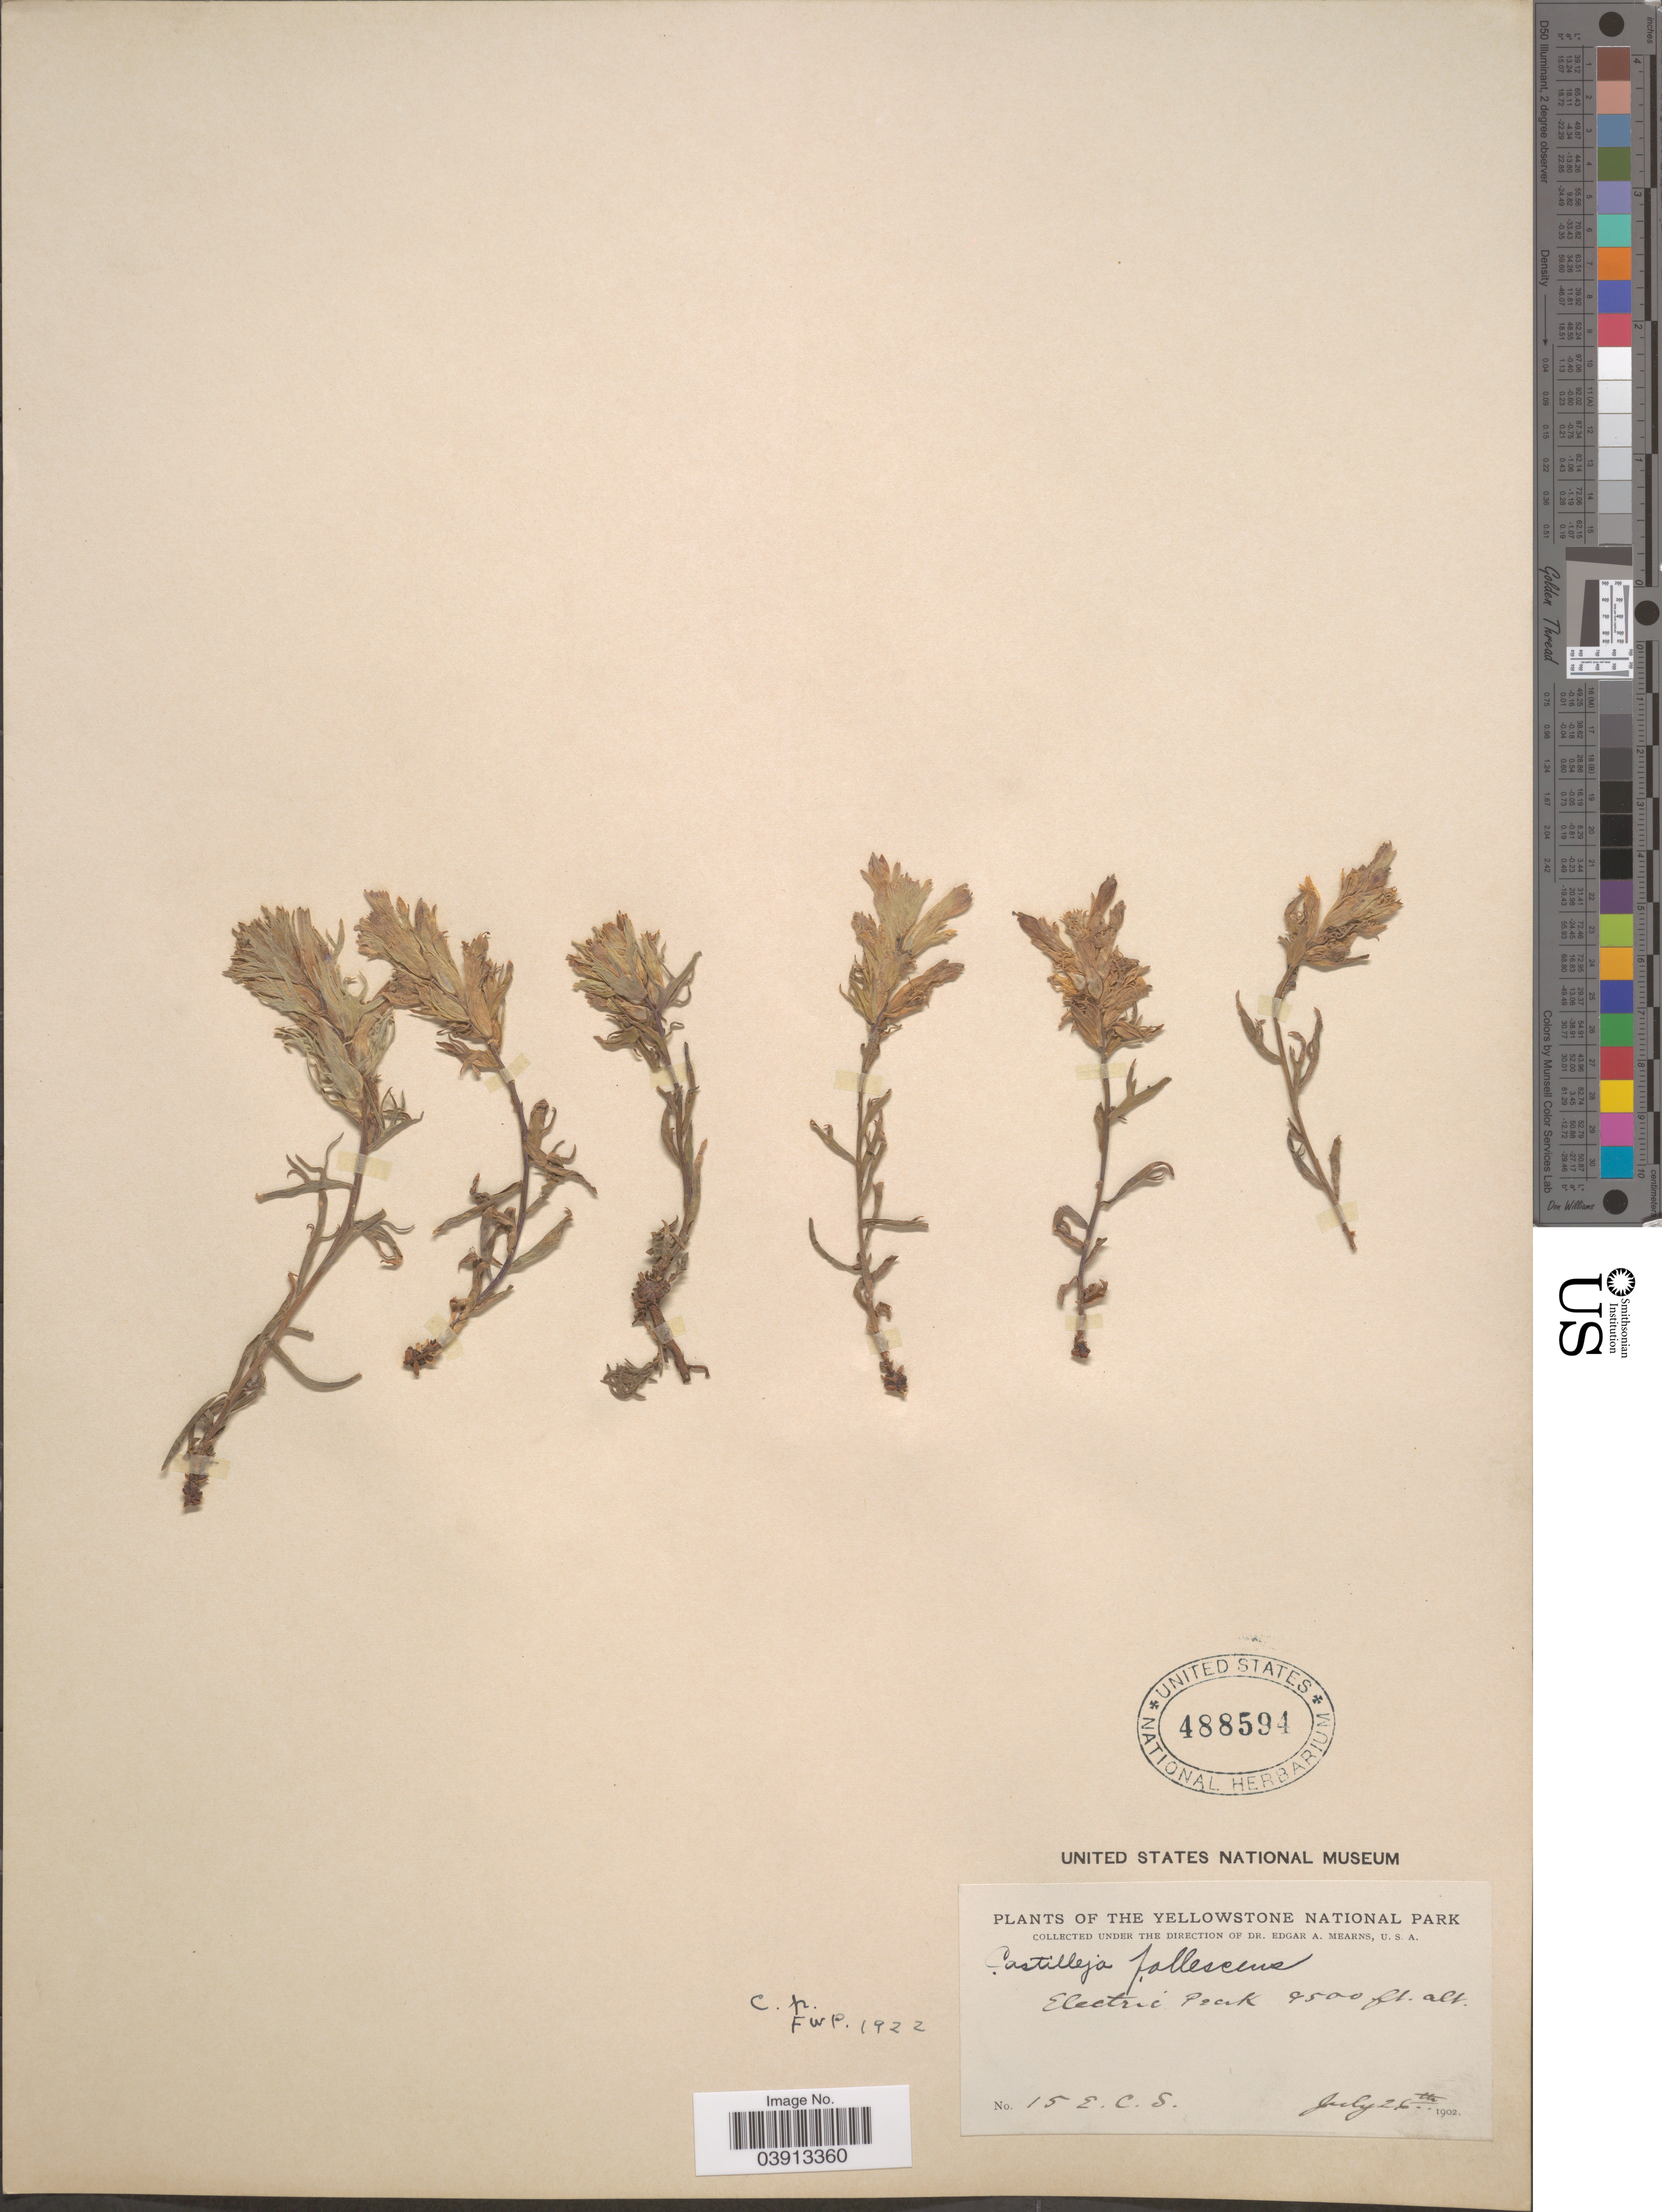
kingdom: Plantae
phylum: Tracheophyta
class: Magnoliopsida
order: Lamiales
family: Orobanchaceae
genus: Castilleja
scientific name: Castilleja pallescens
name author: (A. Gray) Greenm.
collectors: E. C. Smith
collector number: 15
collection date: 1902-07-26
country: United States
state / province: Montana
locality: Yellowstone National Park. Electric Peak.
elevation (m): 2896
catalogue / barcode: US 488594